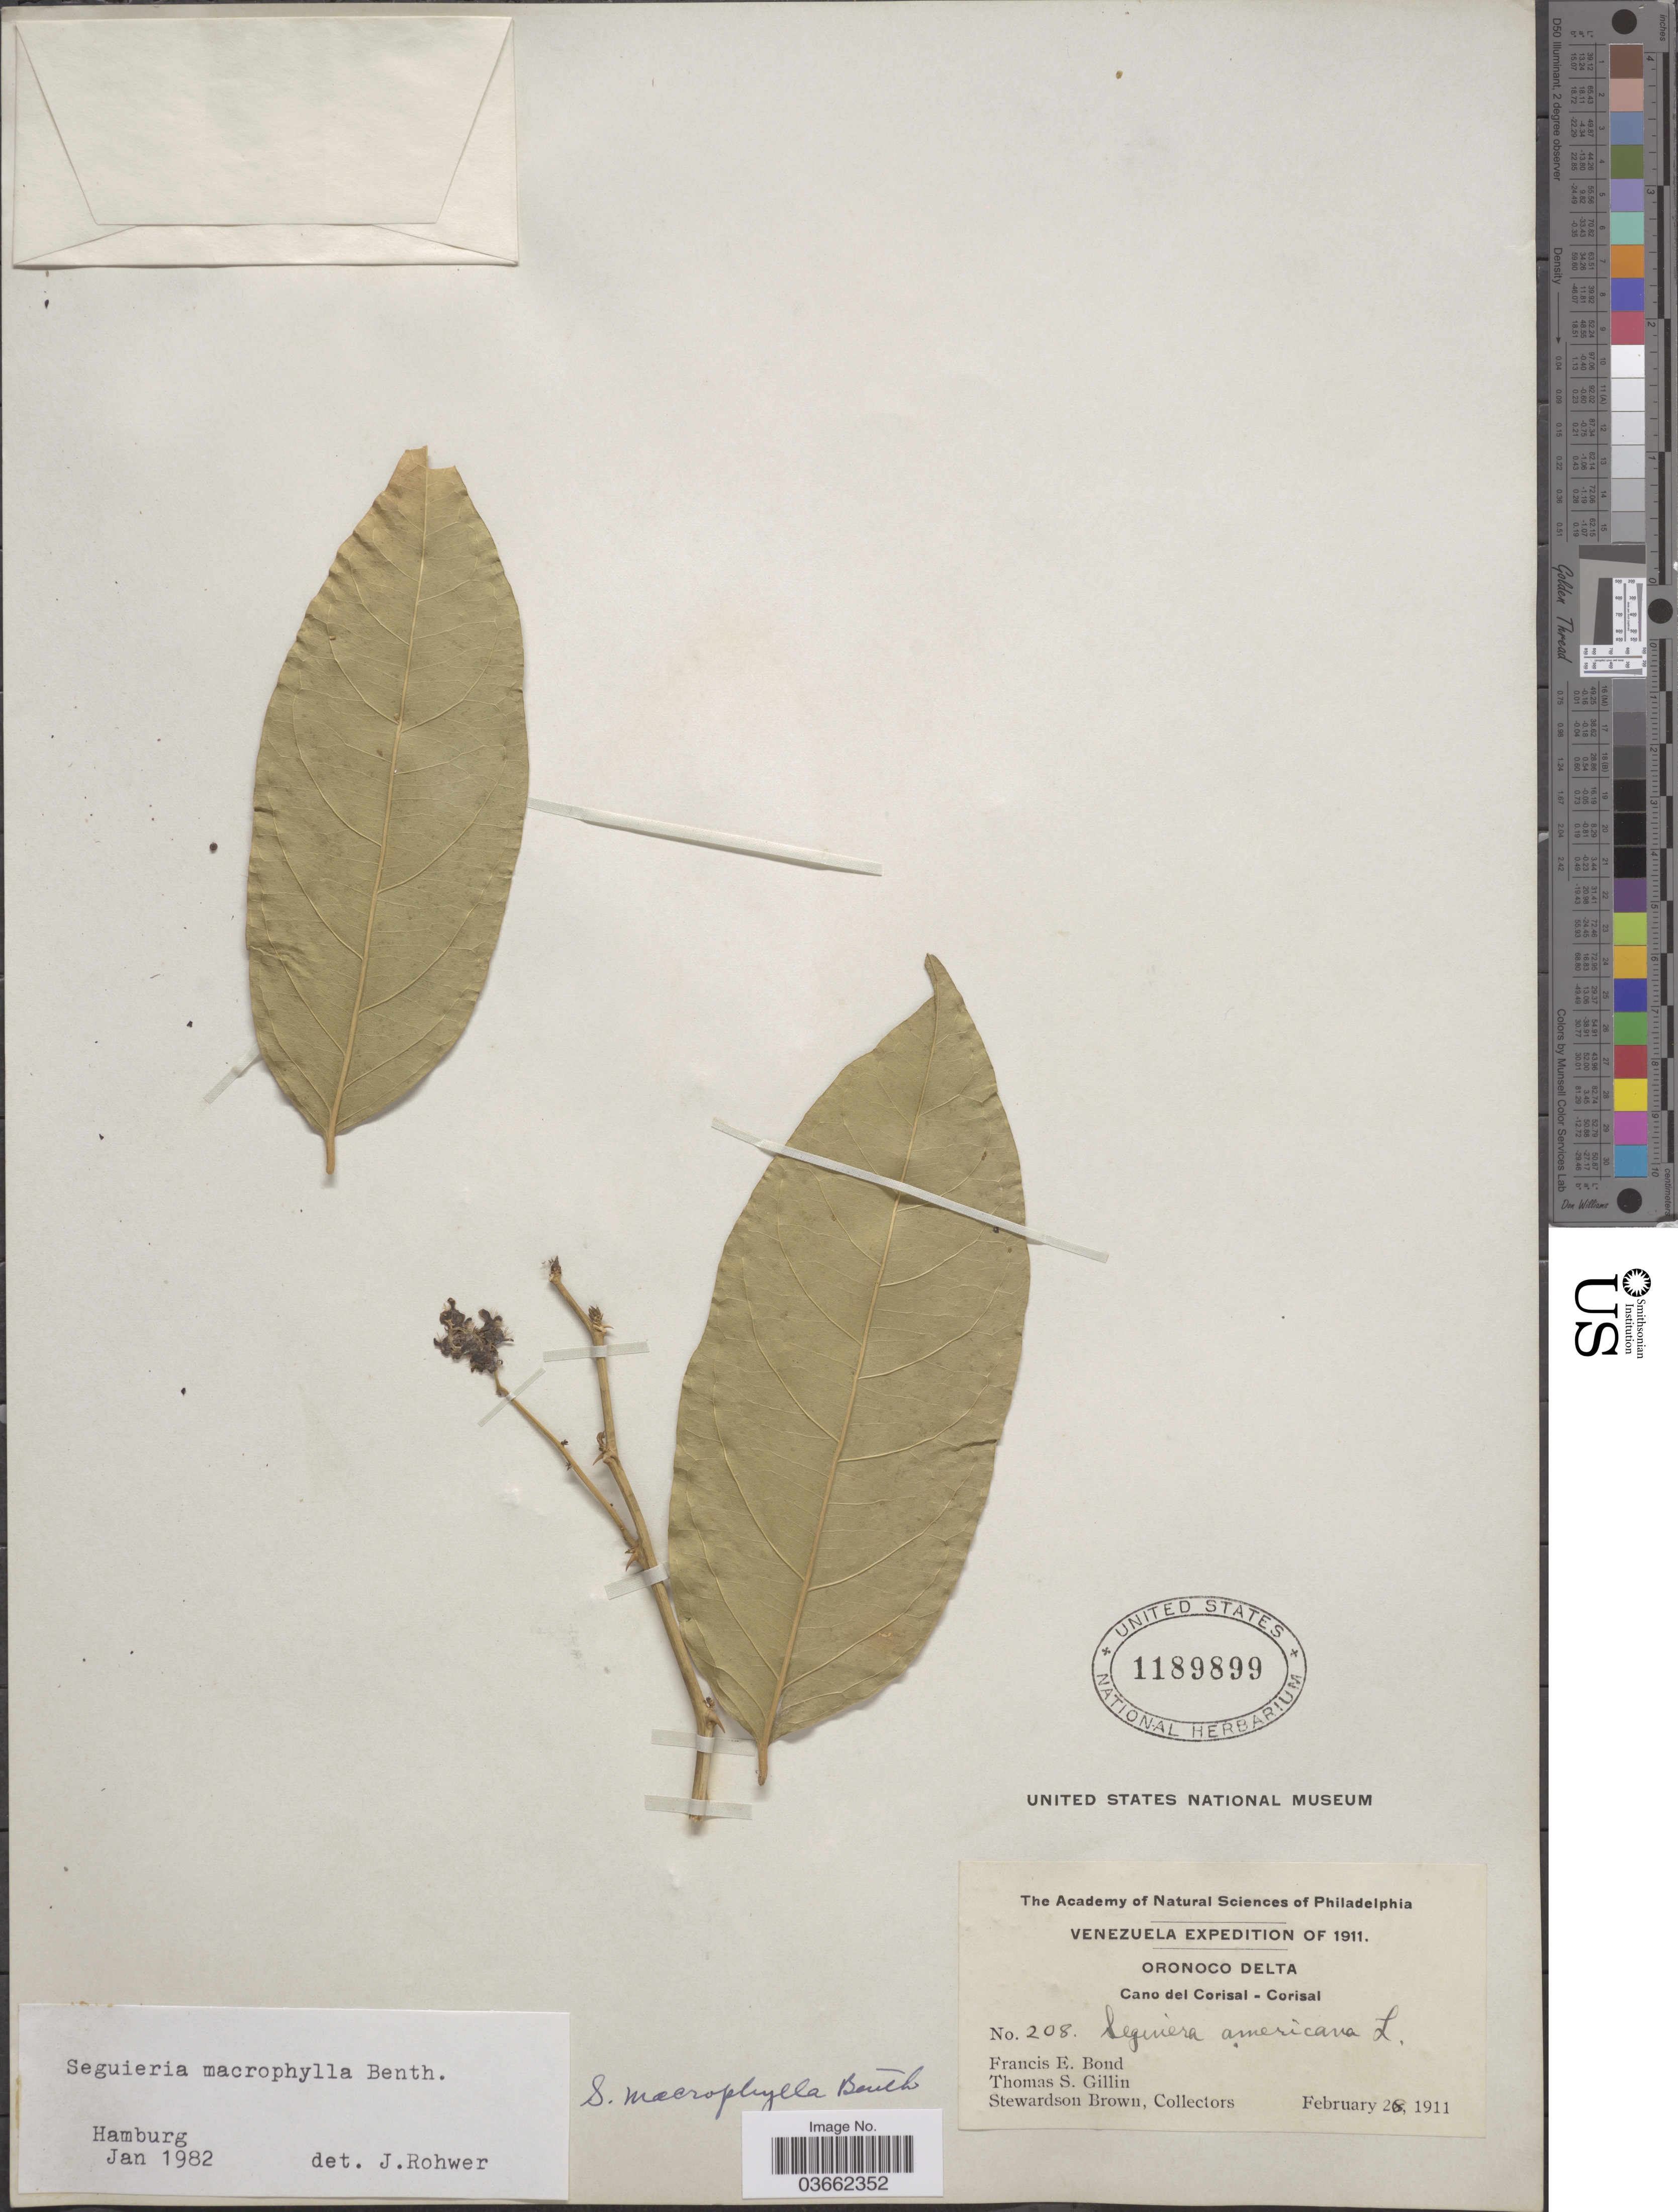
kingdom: Plantae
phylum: Tracheophyta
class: Magnoliopsida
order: Caryophyllales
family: Phytolaccaceae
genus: Seguieria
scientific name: Seguieria macrophylla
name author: Benth.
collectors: F. Bond, T. Gillin & S. Brown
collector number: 208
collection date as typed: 26-28 February 1911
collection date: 1911-02-26/1911-02-28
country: Venezuela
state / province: Monagas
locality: Corozal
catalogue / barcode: US 1189899